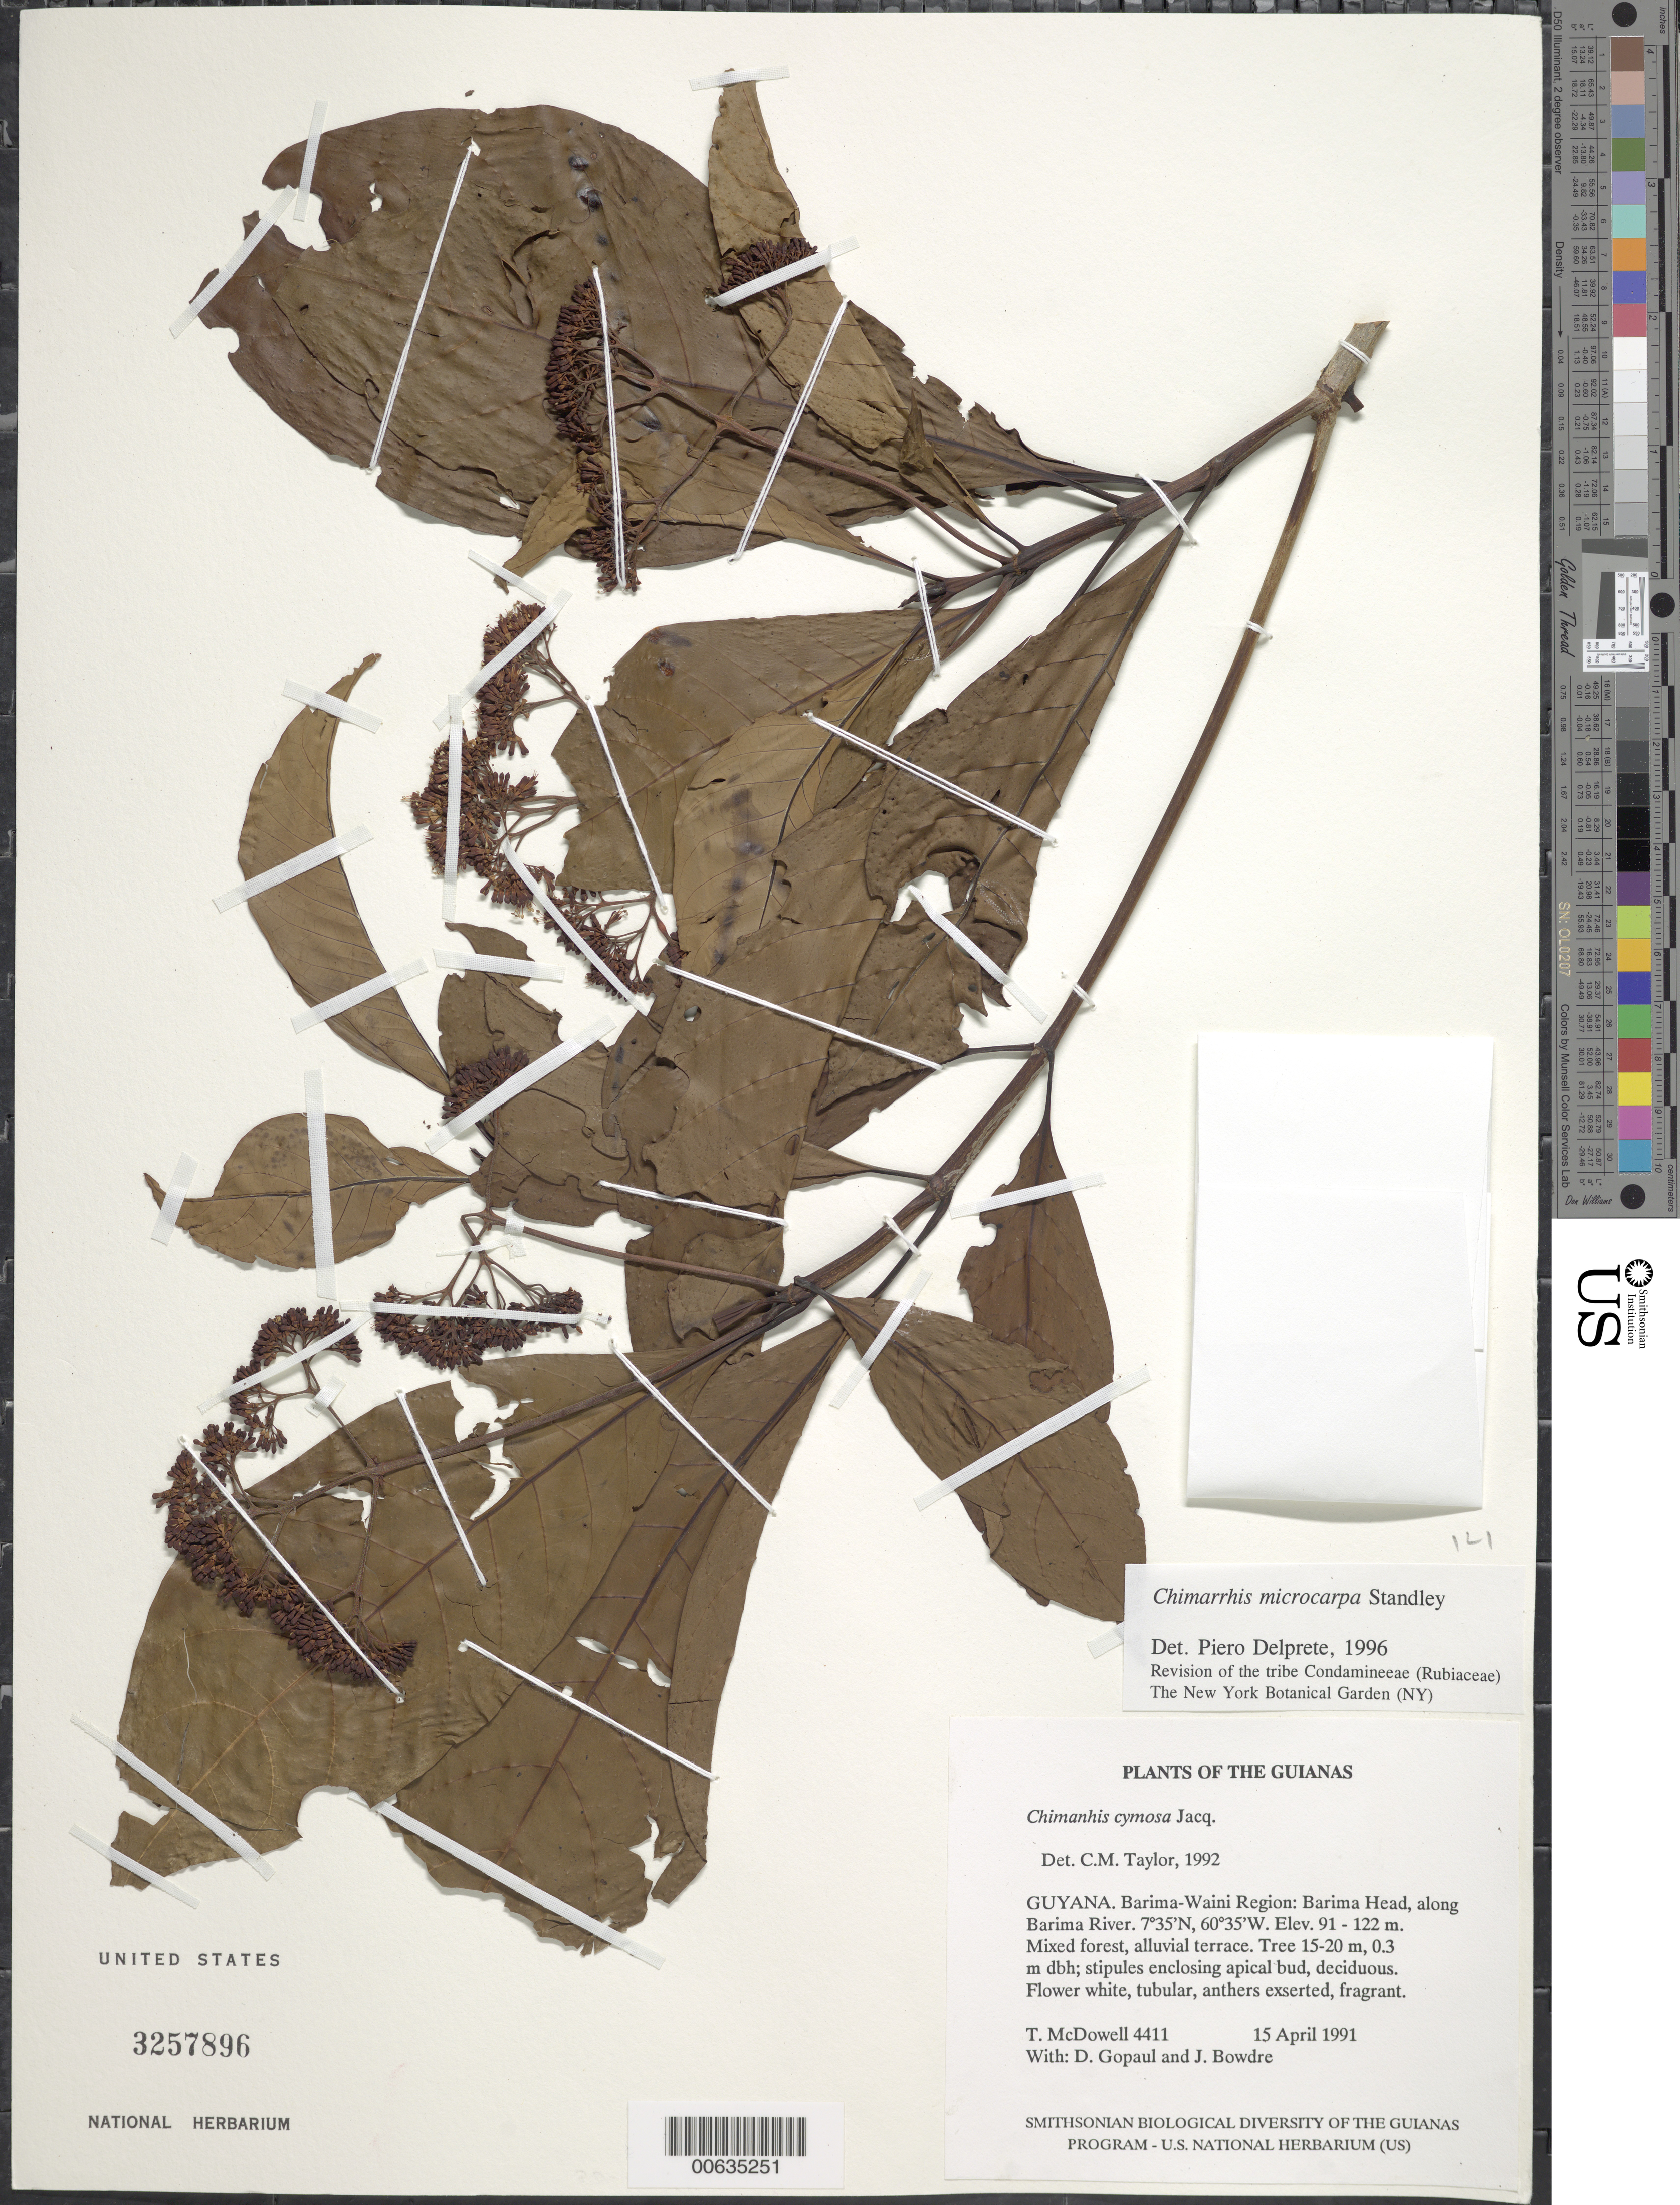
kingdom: Plantae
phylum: Tracheophyta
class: Magnoliopsida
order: Gentianales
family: Rubiaceae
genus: Chimarrhis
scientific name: Chimarrhis microcarpa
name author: Standl.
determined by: Taylor, Charlotte M.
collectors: T. McDowell, D. Gopaul & J. Bowdre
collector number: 4411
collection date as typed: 15 April 1991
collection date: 1991-04-15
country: Guyana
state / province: Barima-Waini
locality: Barima Head, along Barima River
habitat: Mixed forest, alluvial terrace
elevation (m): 91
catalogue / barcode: US 3257896